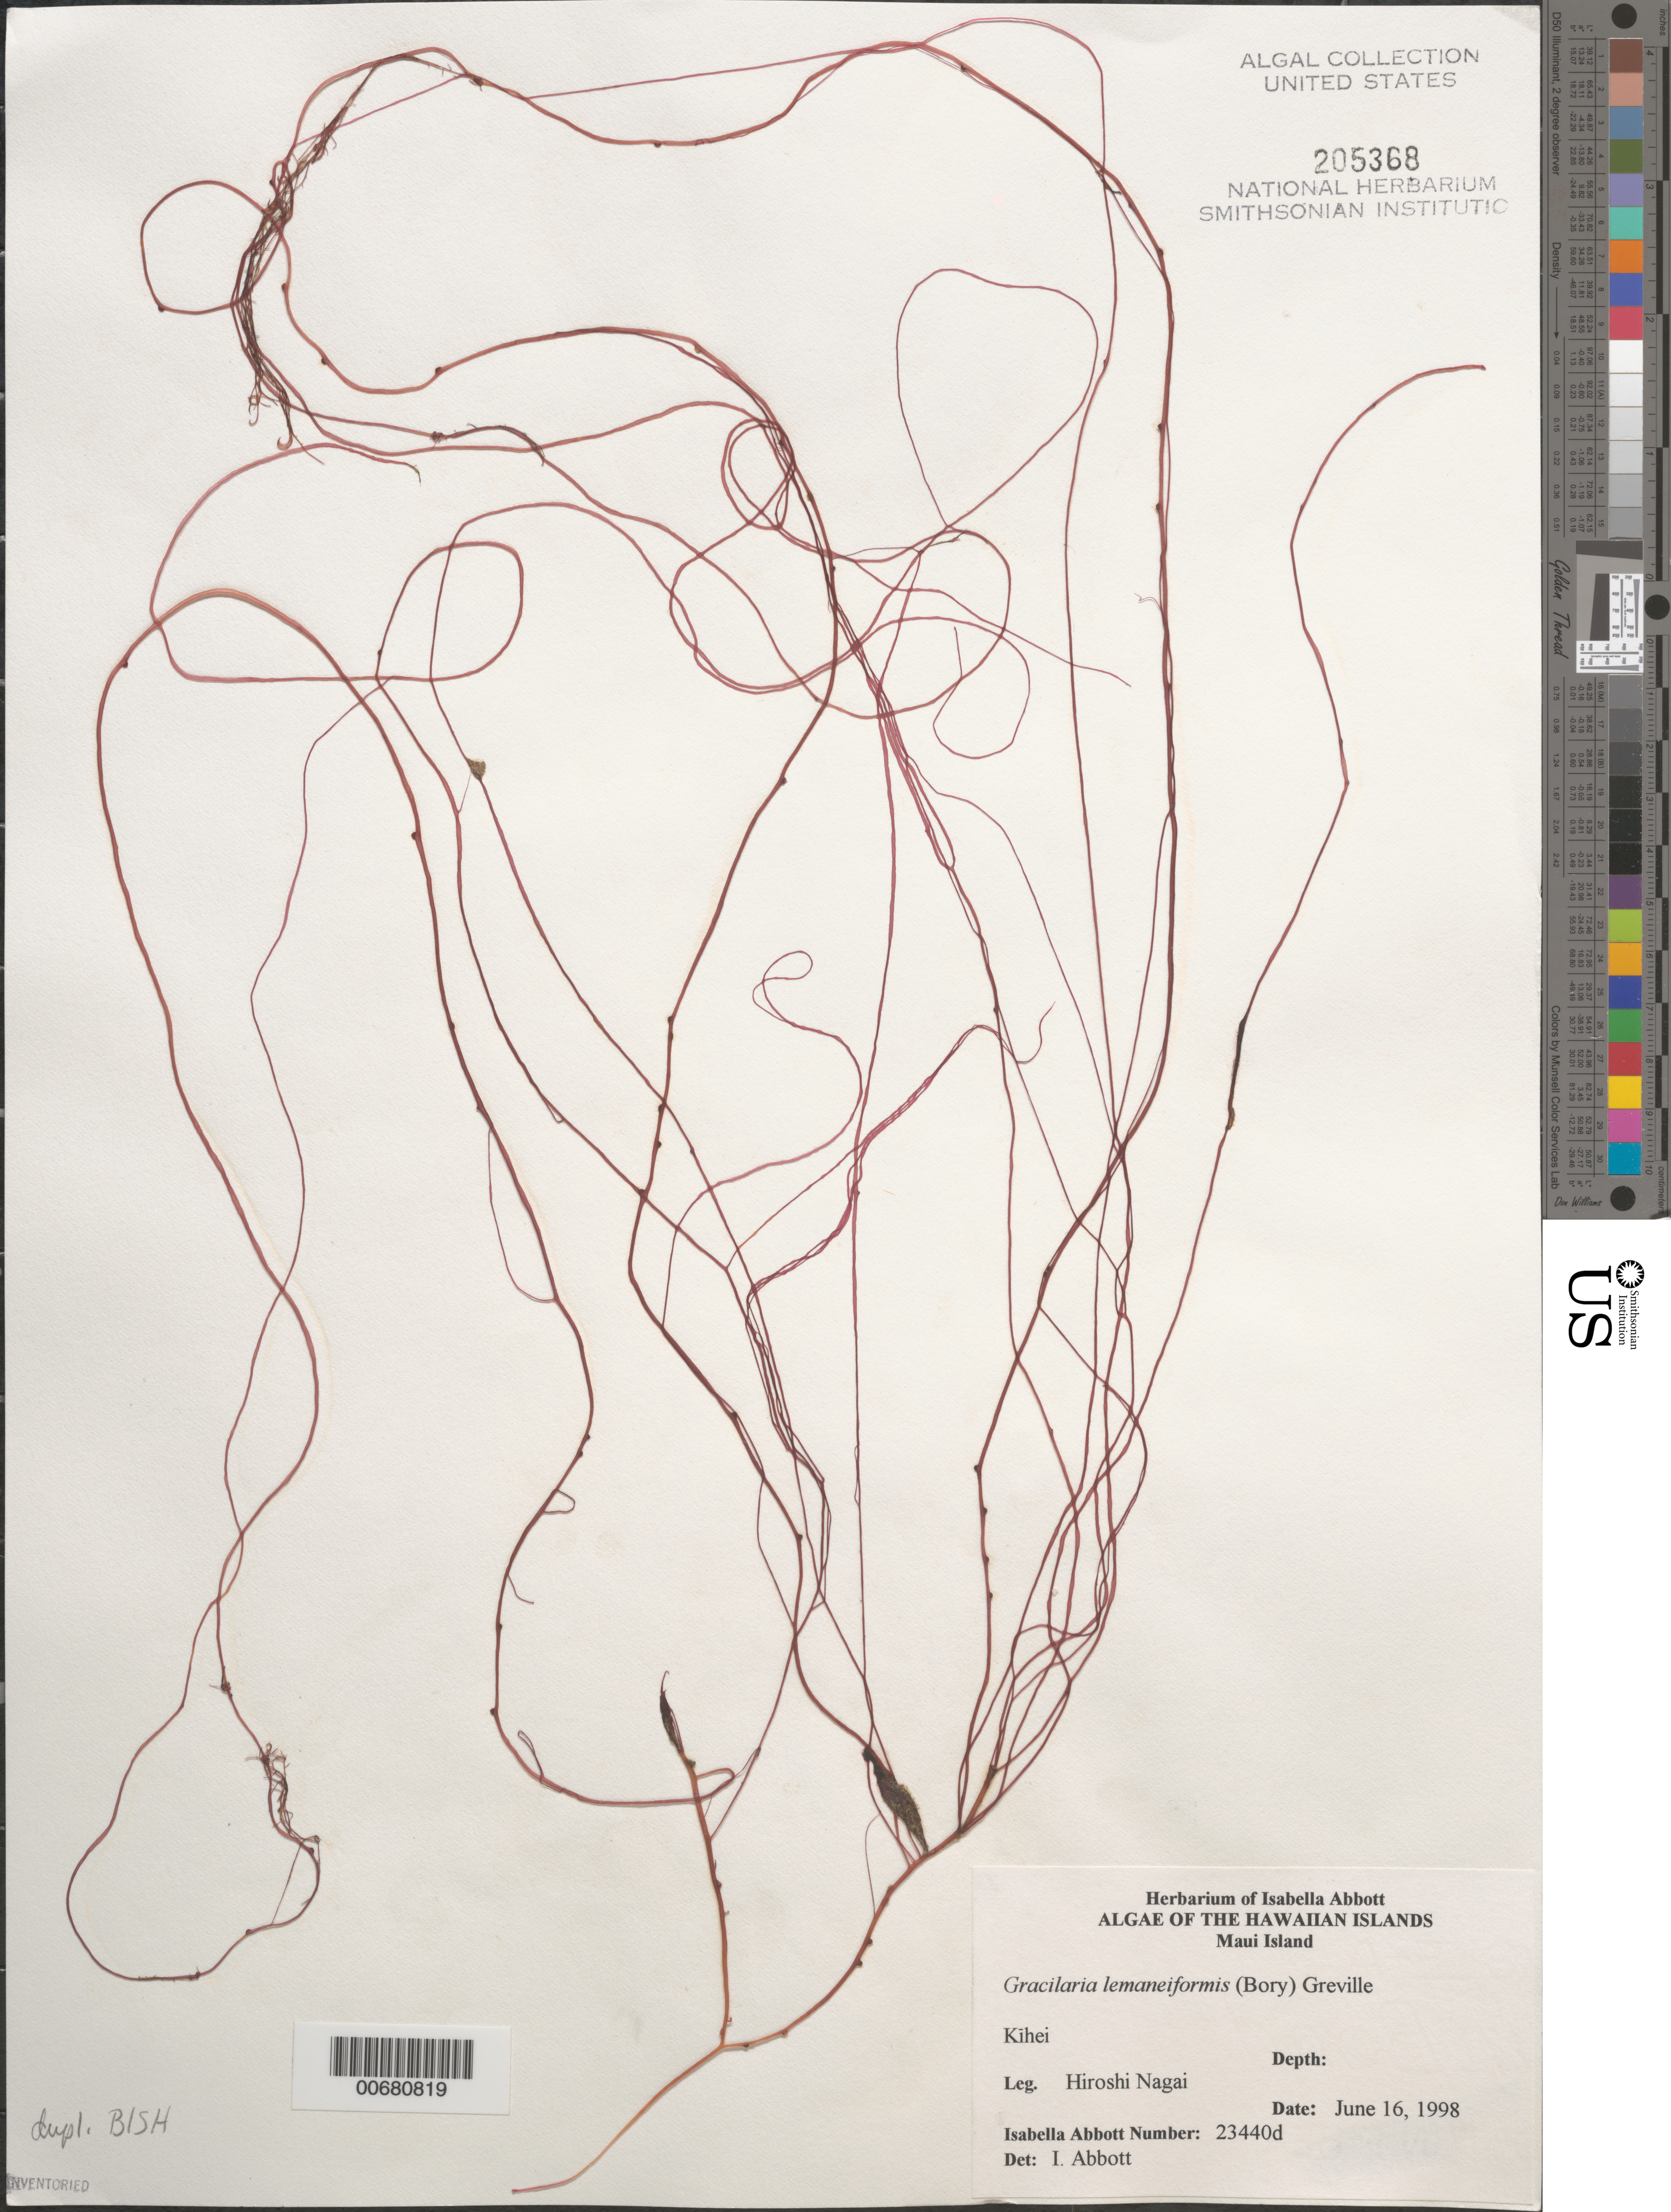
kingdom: Plantae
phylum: Rhodophyta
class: Florideophyceae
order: Gracilariales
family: Gracilariaceae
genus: Gracilariopsis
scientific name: Gracilariopsis lemaneiformis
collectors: H. Nagai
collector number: IAA 23440d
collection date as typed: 16 Jun 1998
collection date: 1998-06-16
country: United States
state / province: Hawaii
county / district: Maui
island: Maui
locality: Kihei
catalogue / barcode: US 205368